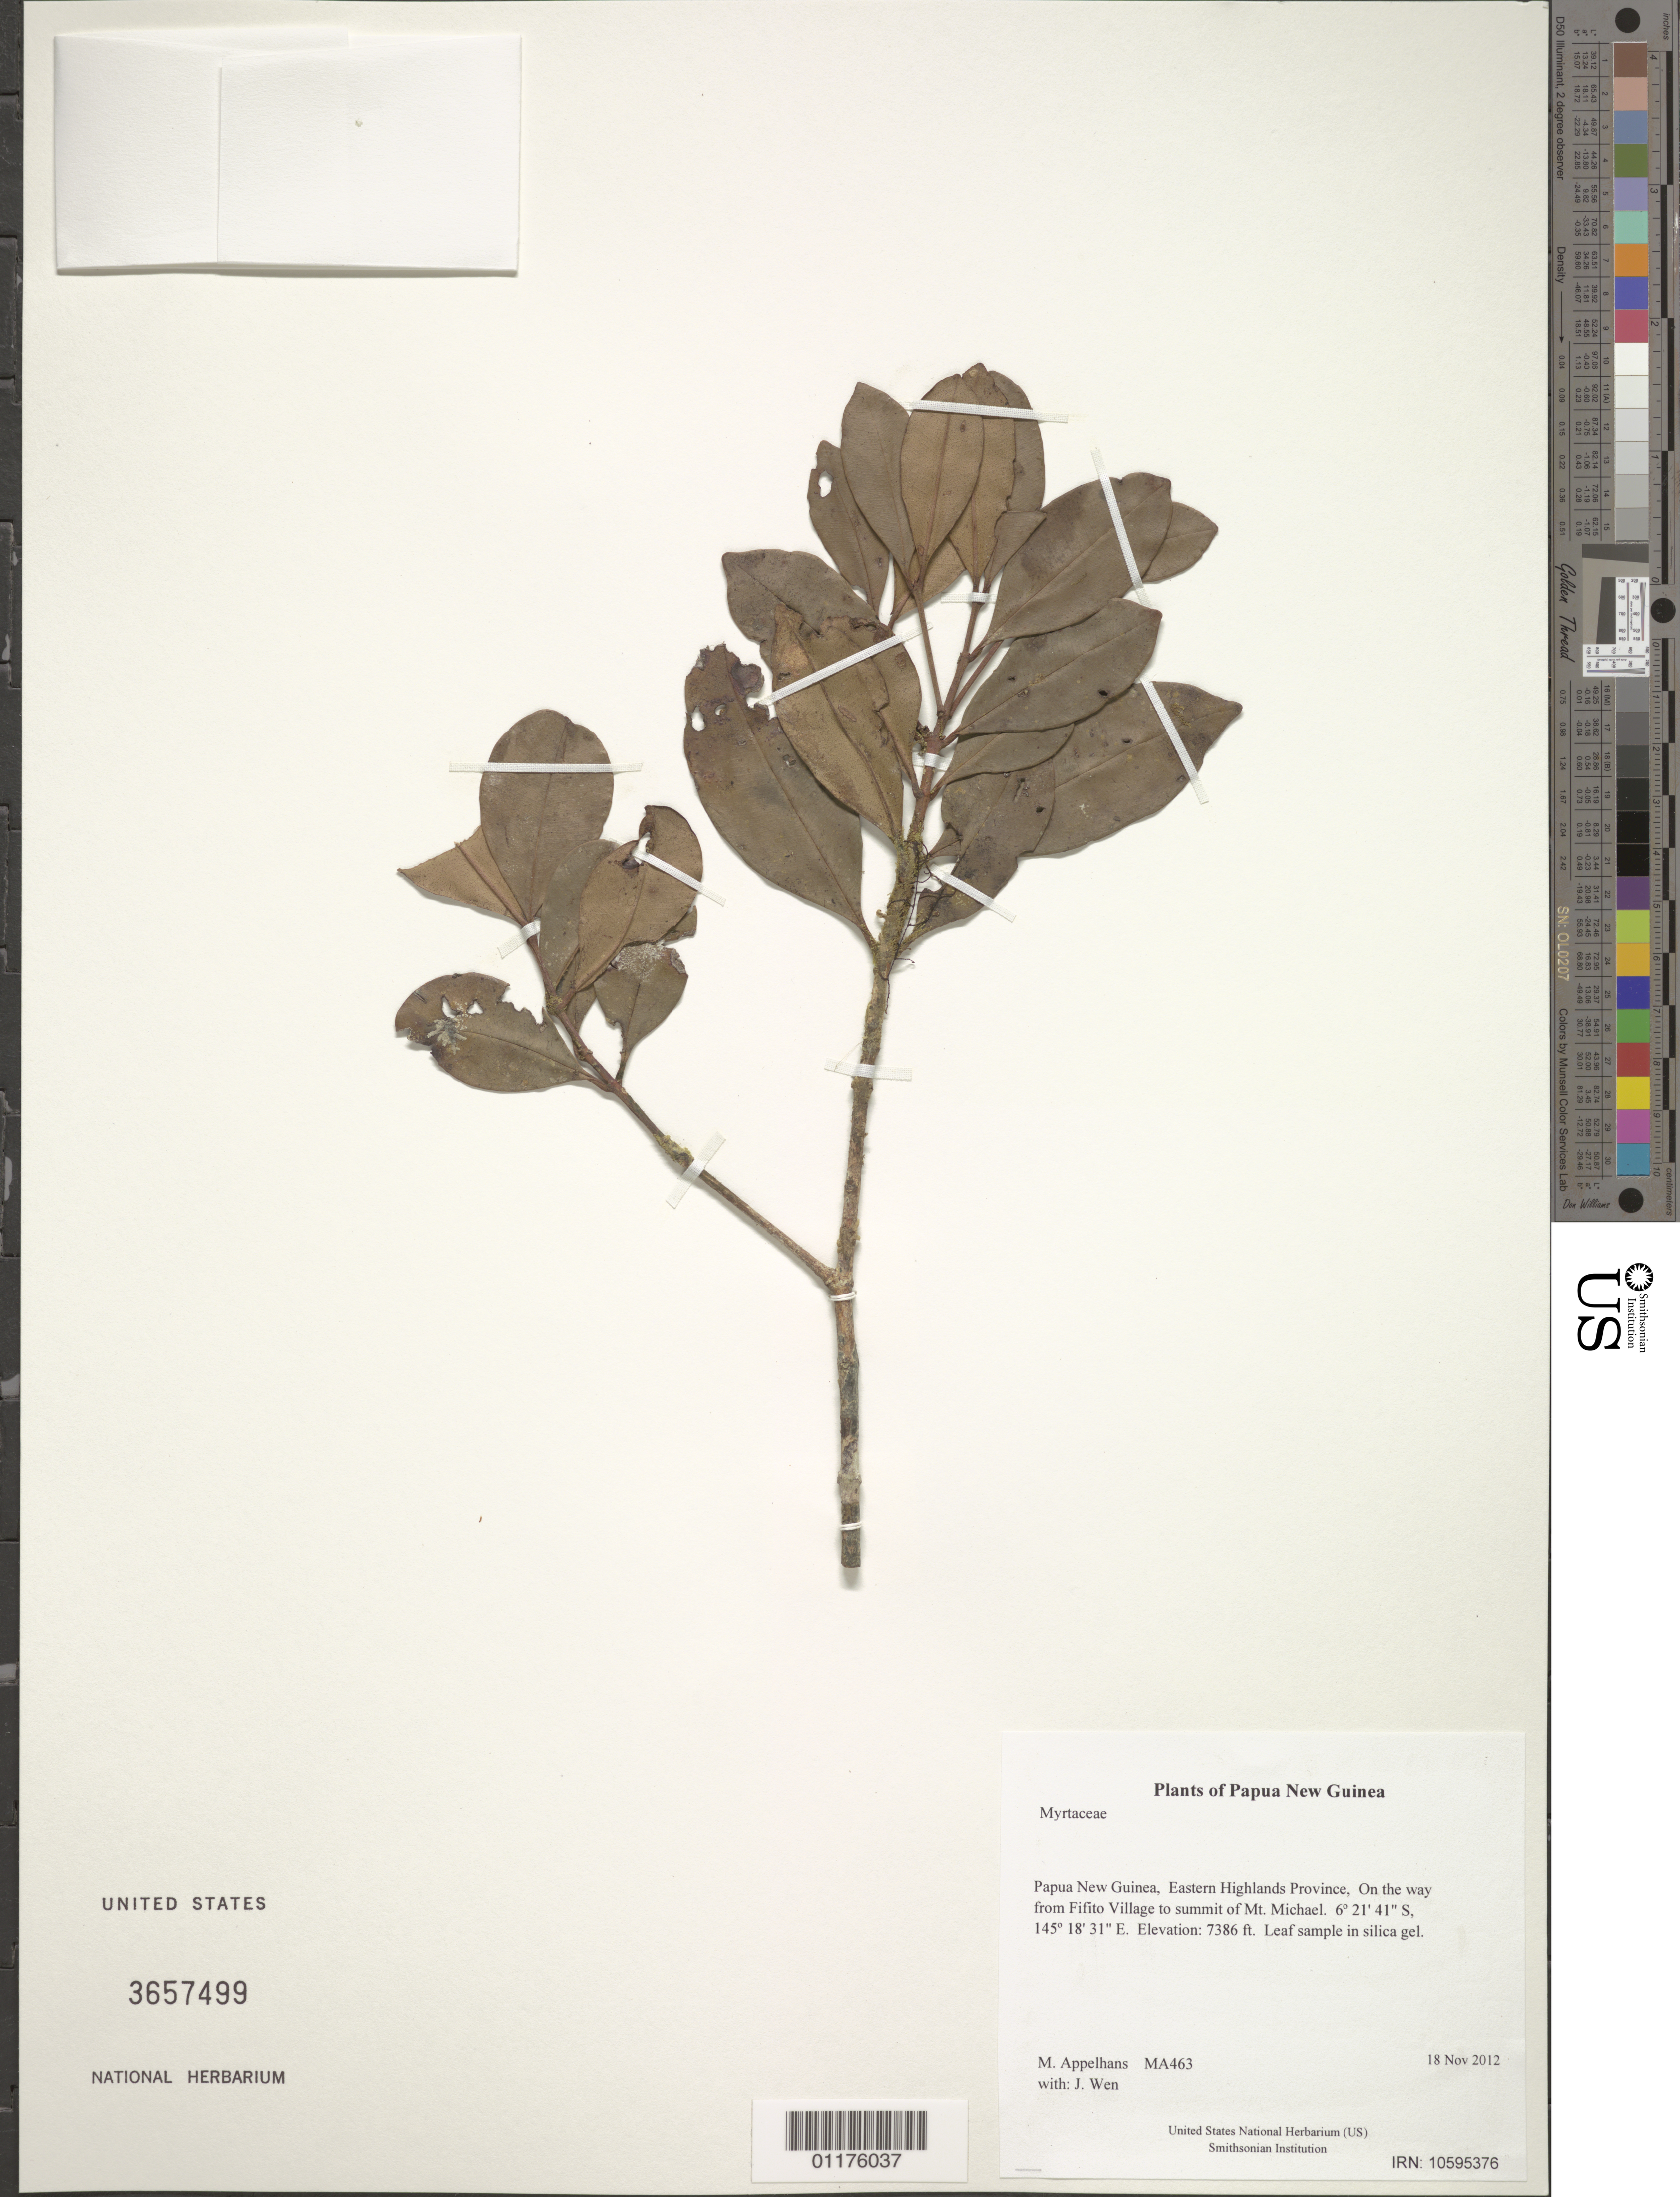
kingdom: Plantae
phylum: Tracheophyta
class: Magnoliopsida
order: Myrtales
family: Myrtaceae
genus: Syzygium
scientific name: Syzygium sp.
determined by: Strong, Mark T., (BOT), Smithsonian Institution - National Museum of Natural History (UNITED STATES)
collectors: J. Wen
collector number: MA463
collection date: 2012-11-18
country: Papua New Guinea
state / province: Eastern Highlands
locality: On the way from Fifito Village to summit of Mt. Michael.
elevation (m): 2251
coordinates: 06 21.687 S, 145 18.510 E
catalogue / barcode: US 3657499